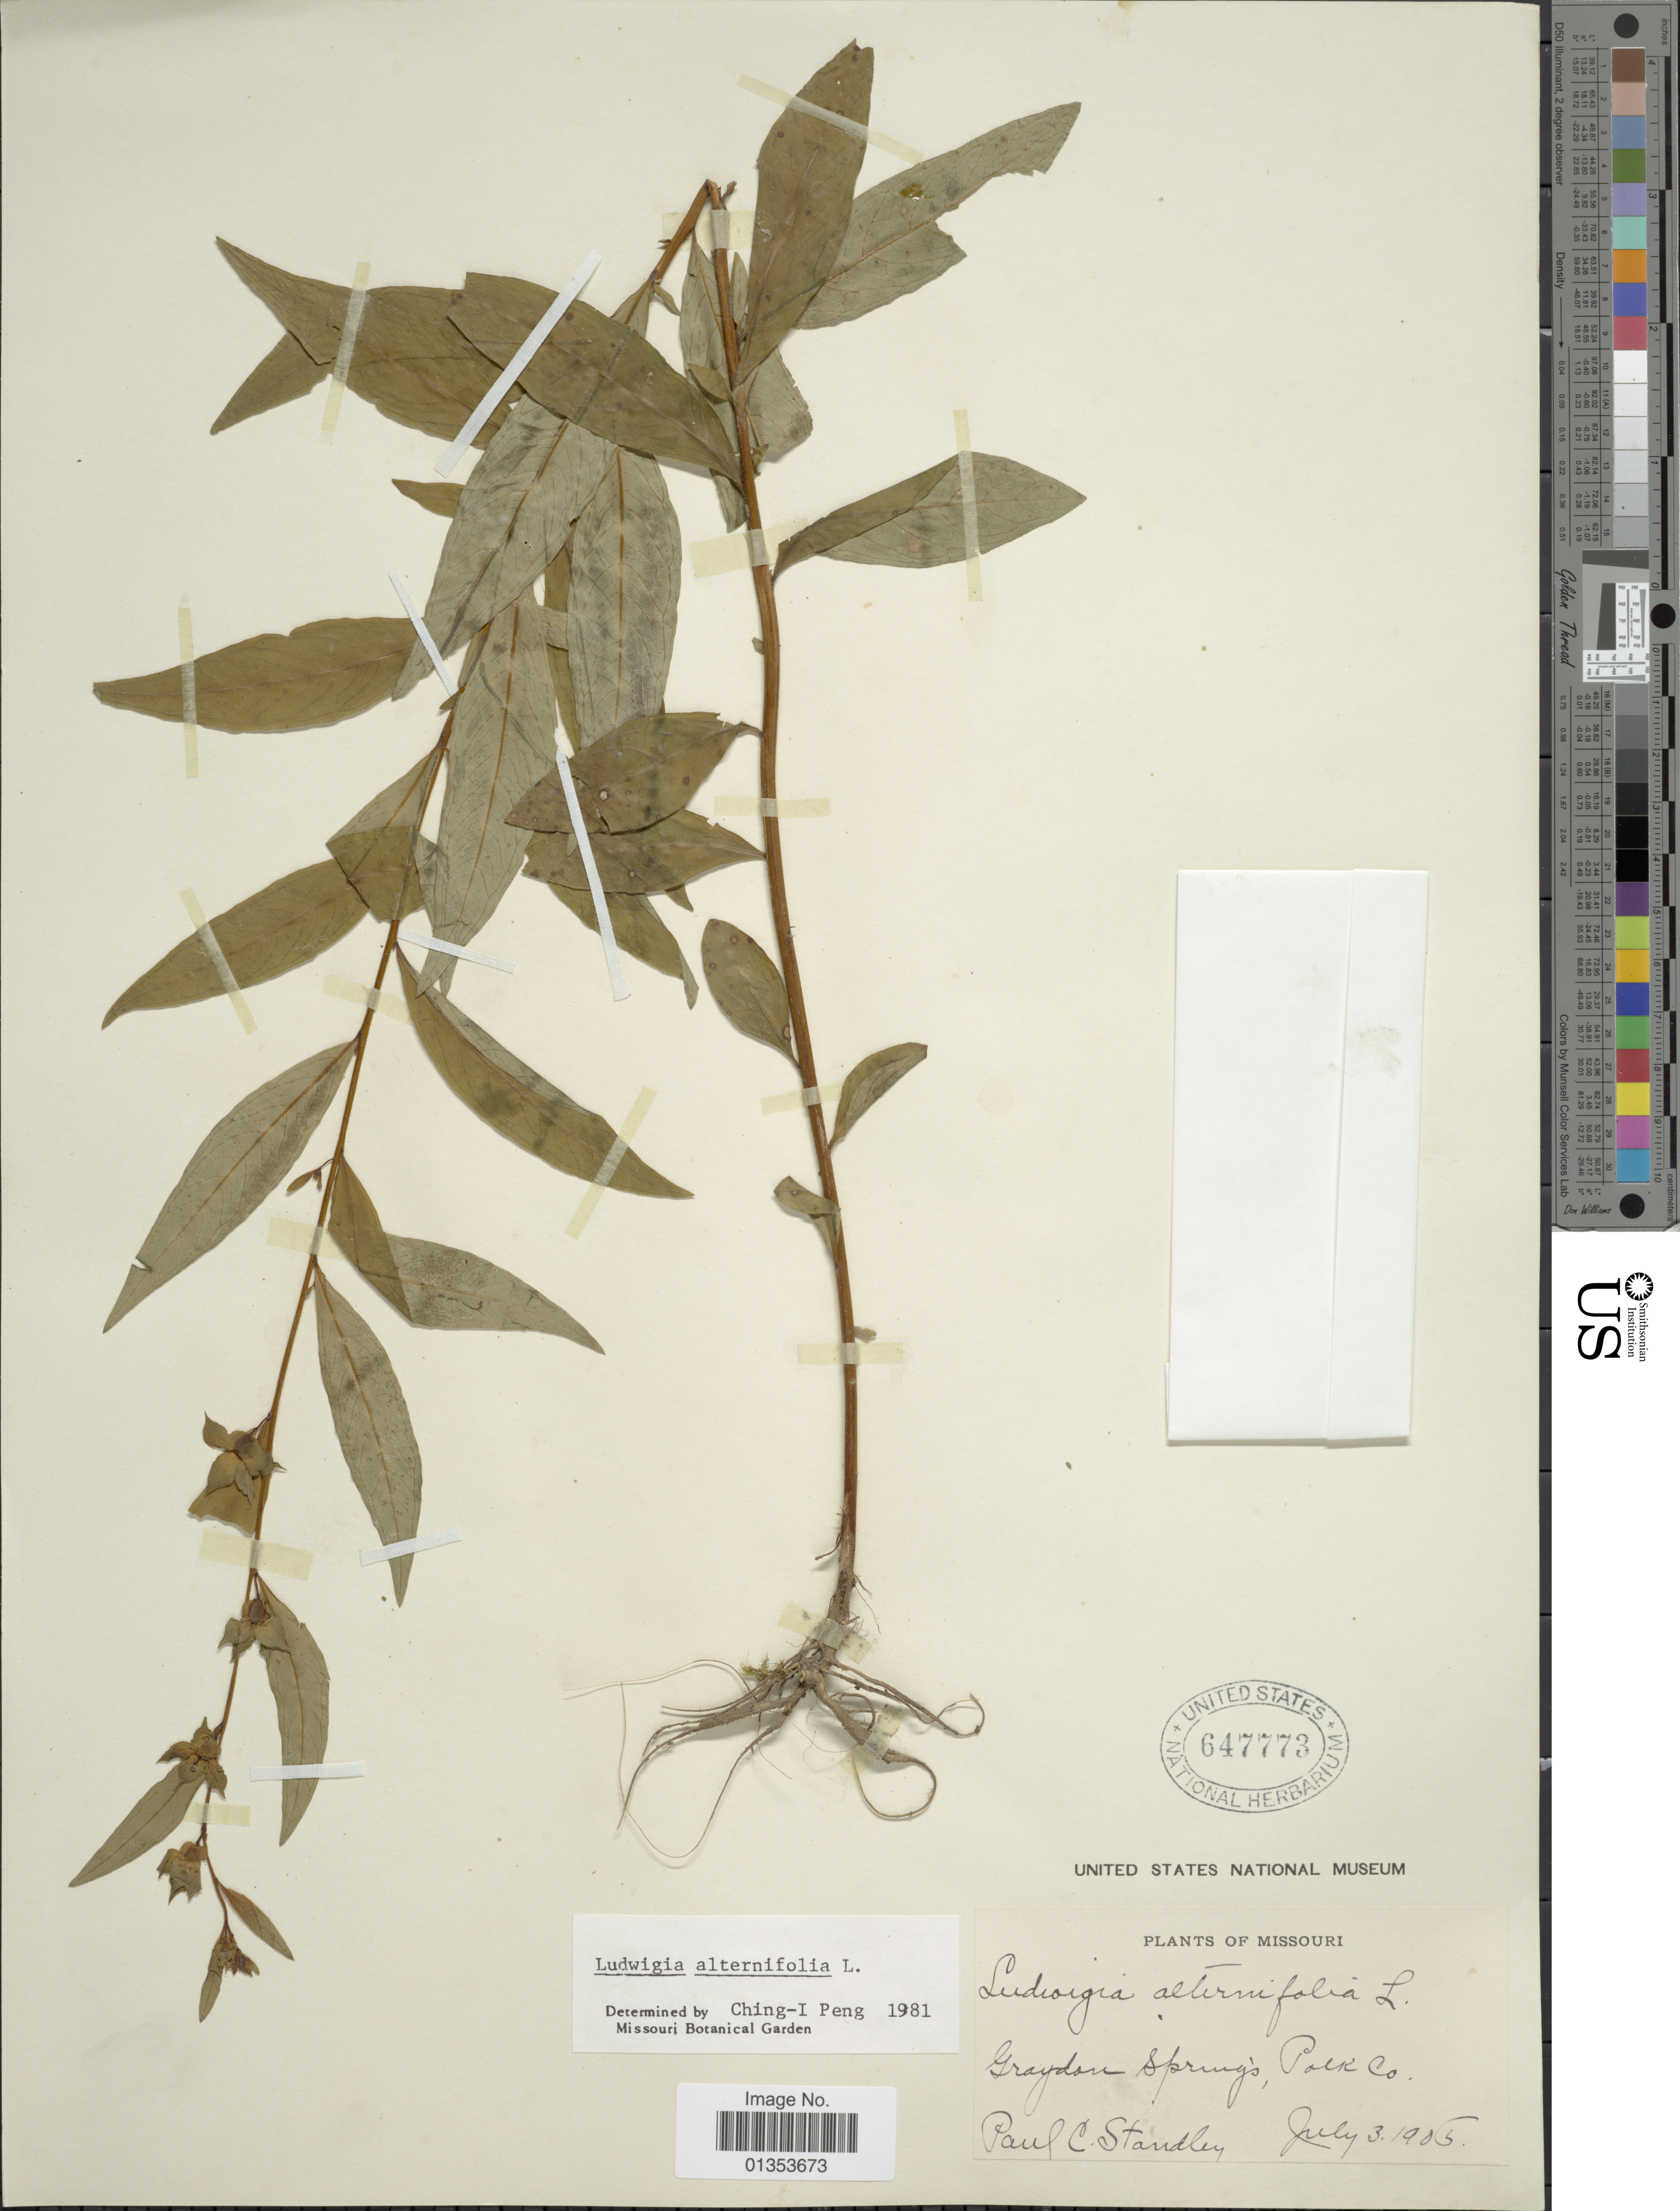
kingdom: Plantae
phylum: Tracheophyta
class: Magnoliopsida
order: Myrtales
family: Onagraceae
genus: Ludwigia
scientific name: Ludwigia alternifolia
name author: L.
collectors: P. C. Standley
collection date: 1905-07-03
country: United States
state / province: Missouri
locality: Graydon Springs, Polk Co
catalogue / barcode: US 647773